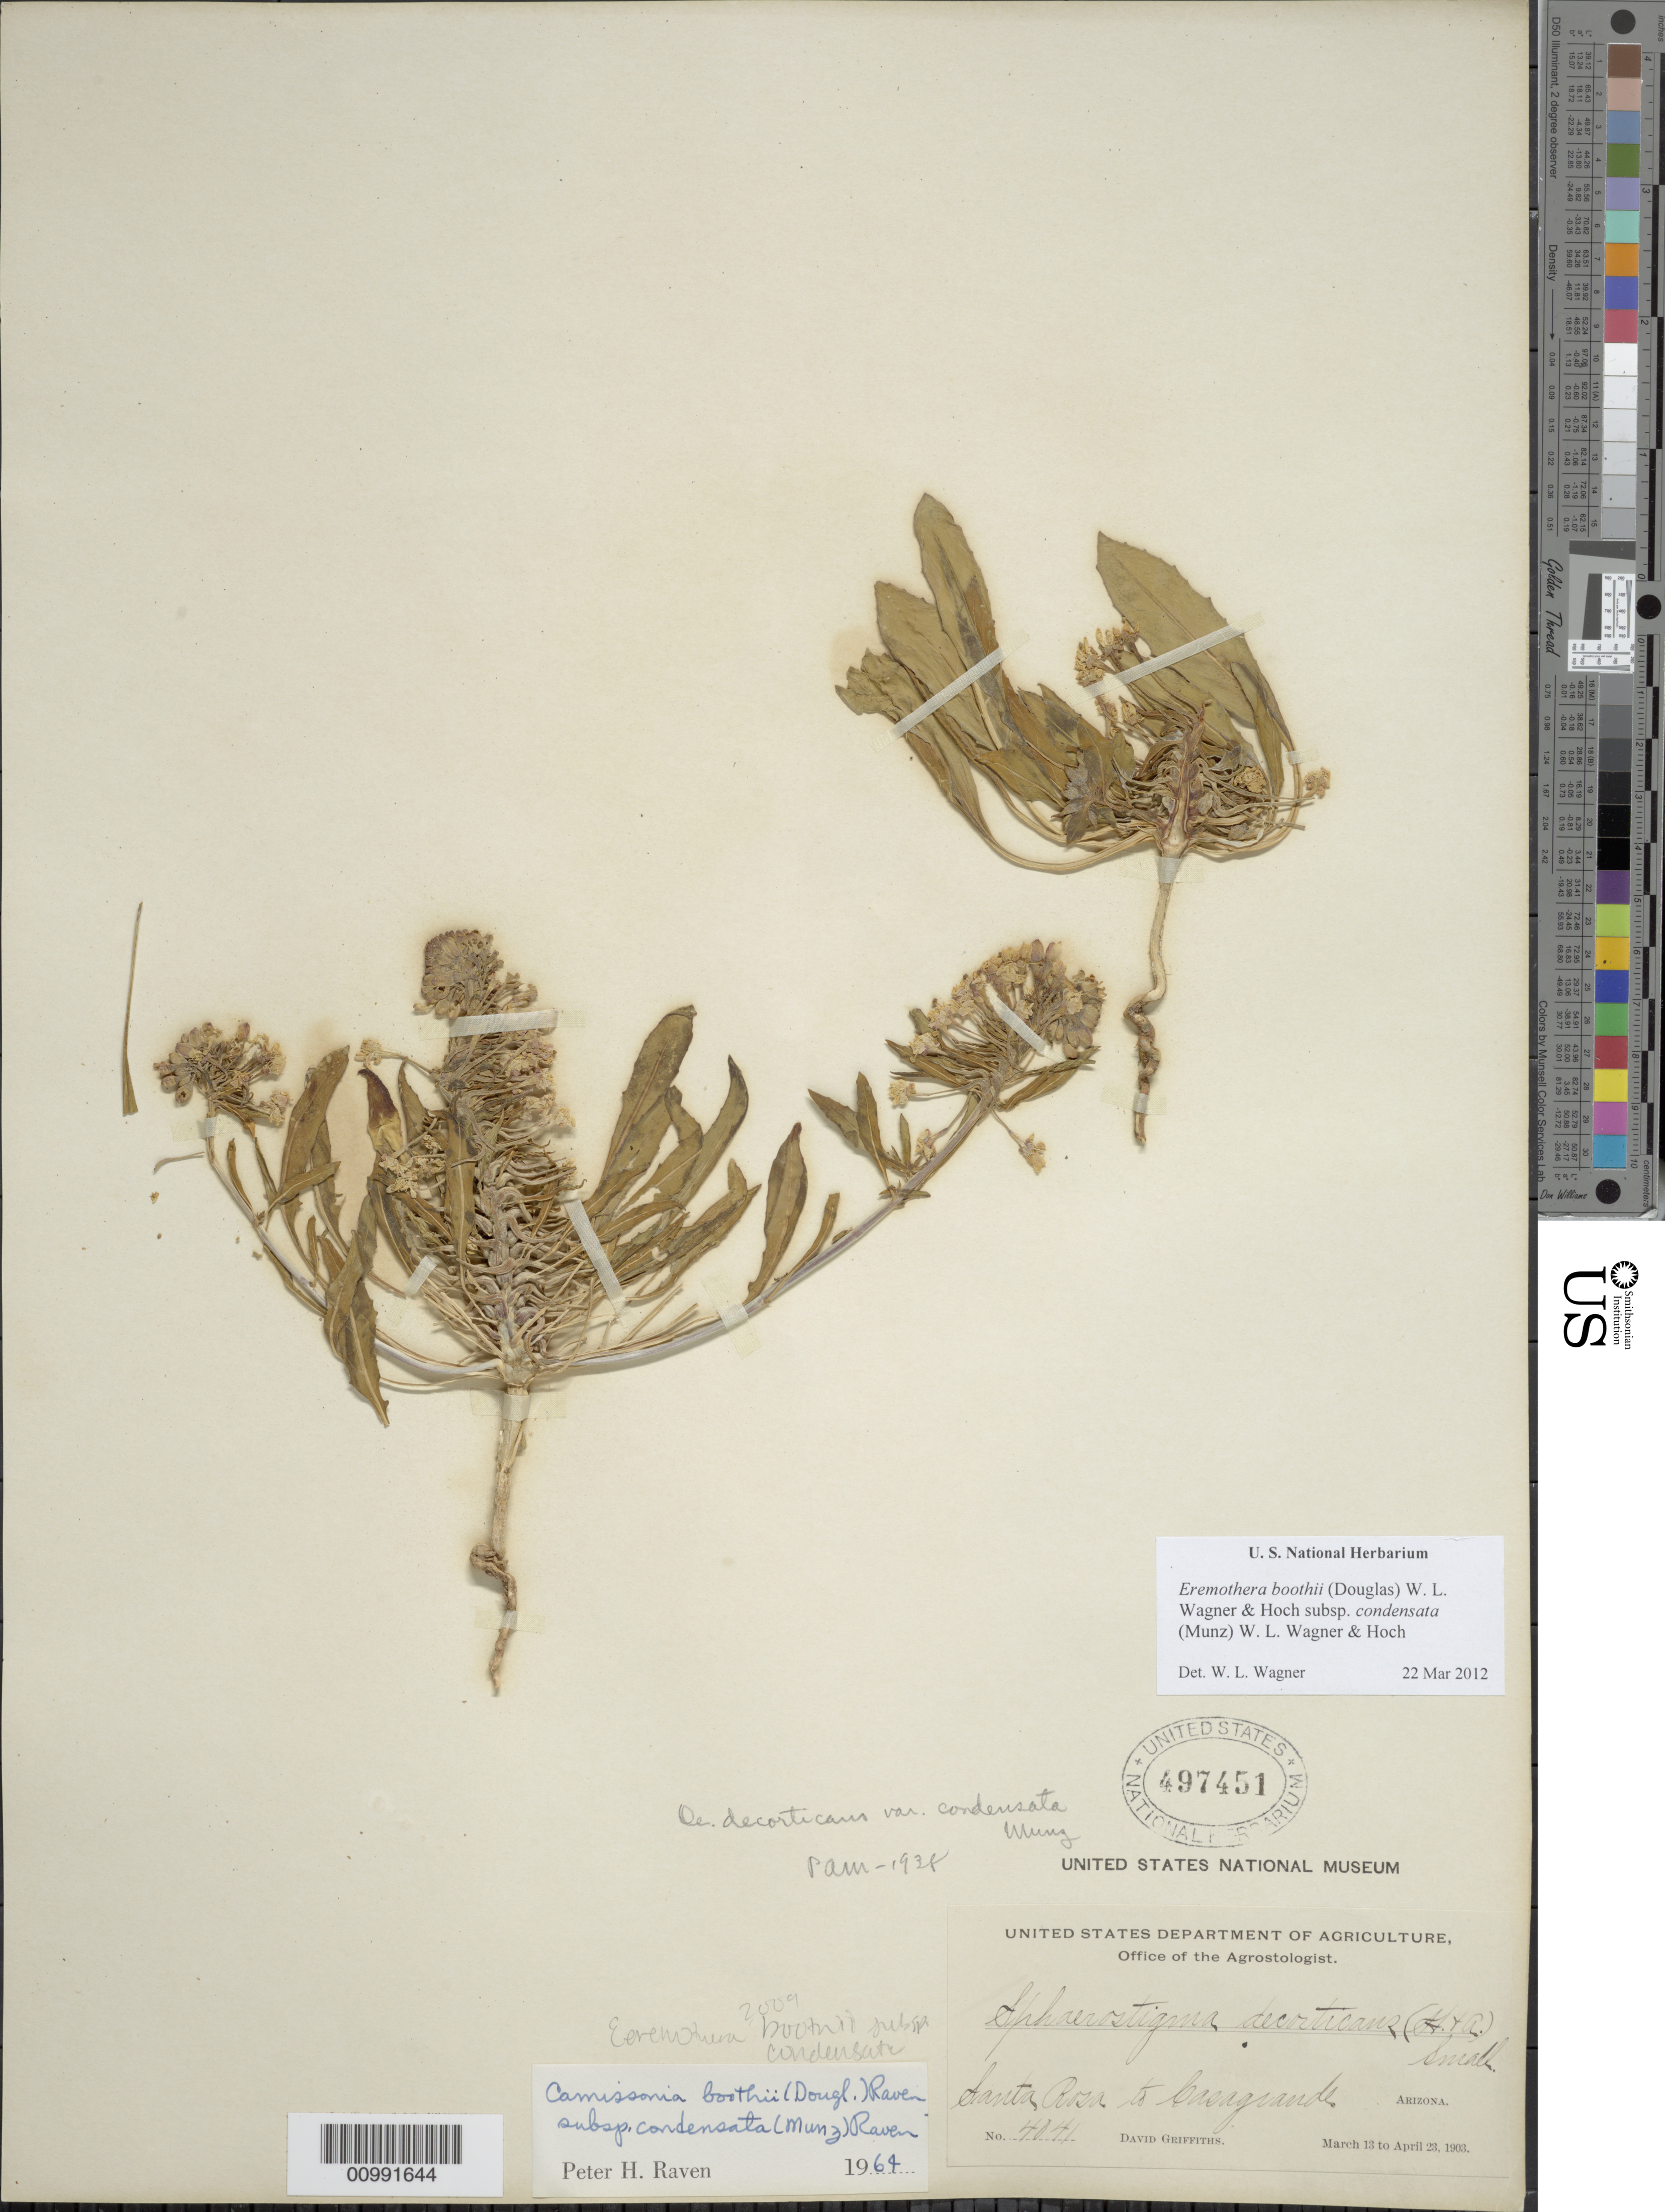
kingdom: Plantae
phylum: Tracheophyta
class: Magnoliopsida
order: Myrtales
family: Onagraceae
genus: Eremothera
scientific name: Eremothera boothii subsp. condensata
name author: (Munz) W.L. Wagner & Hoch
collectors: D. Griffiths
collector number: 4041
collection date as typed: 13 Mar 1903 to 23 Apr 1903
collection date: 1903-03-13/1903-04-23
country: United States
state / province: Arizona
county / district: Pima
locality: Santa Rosa.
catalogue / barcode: US 497451